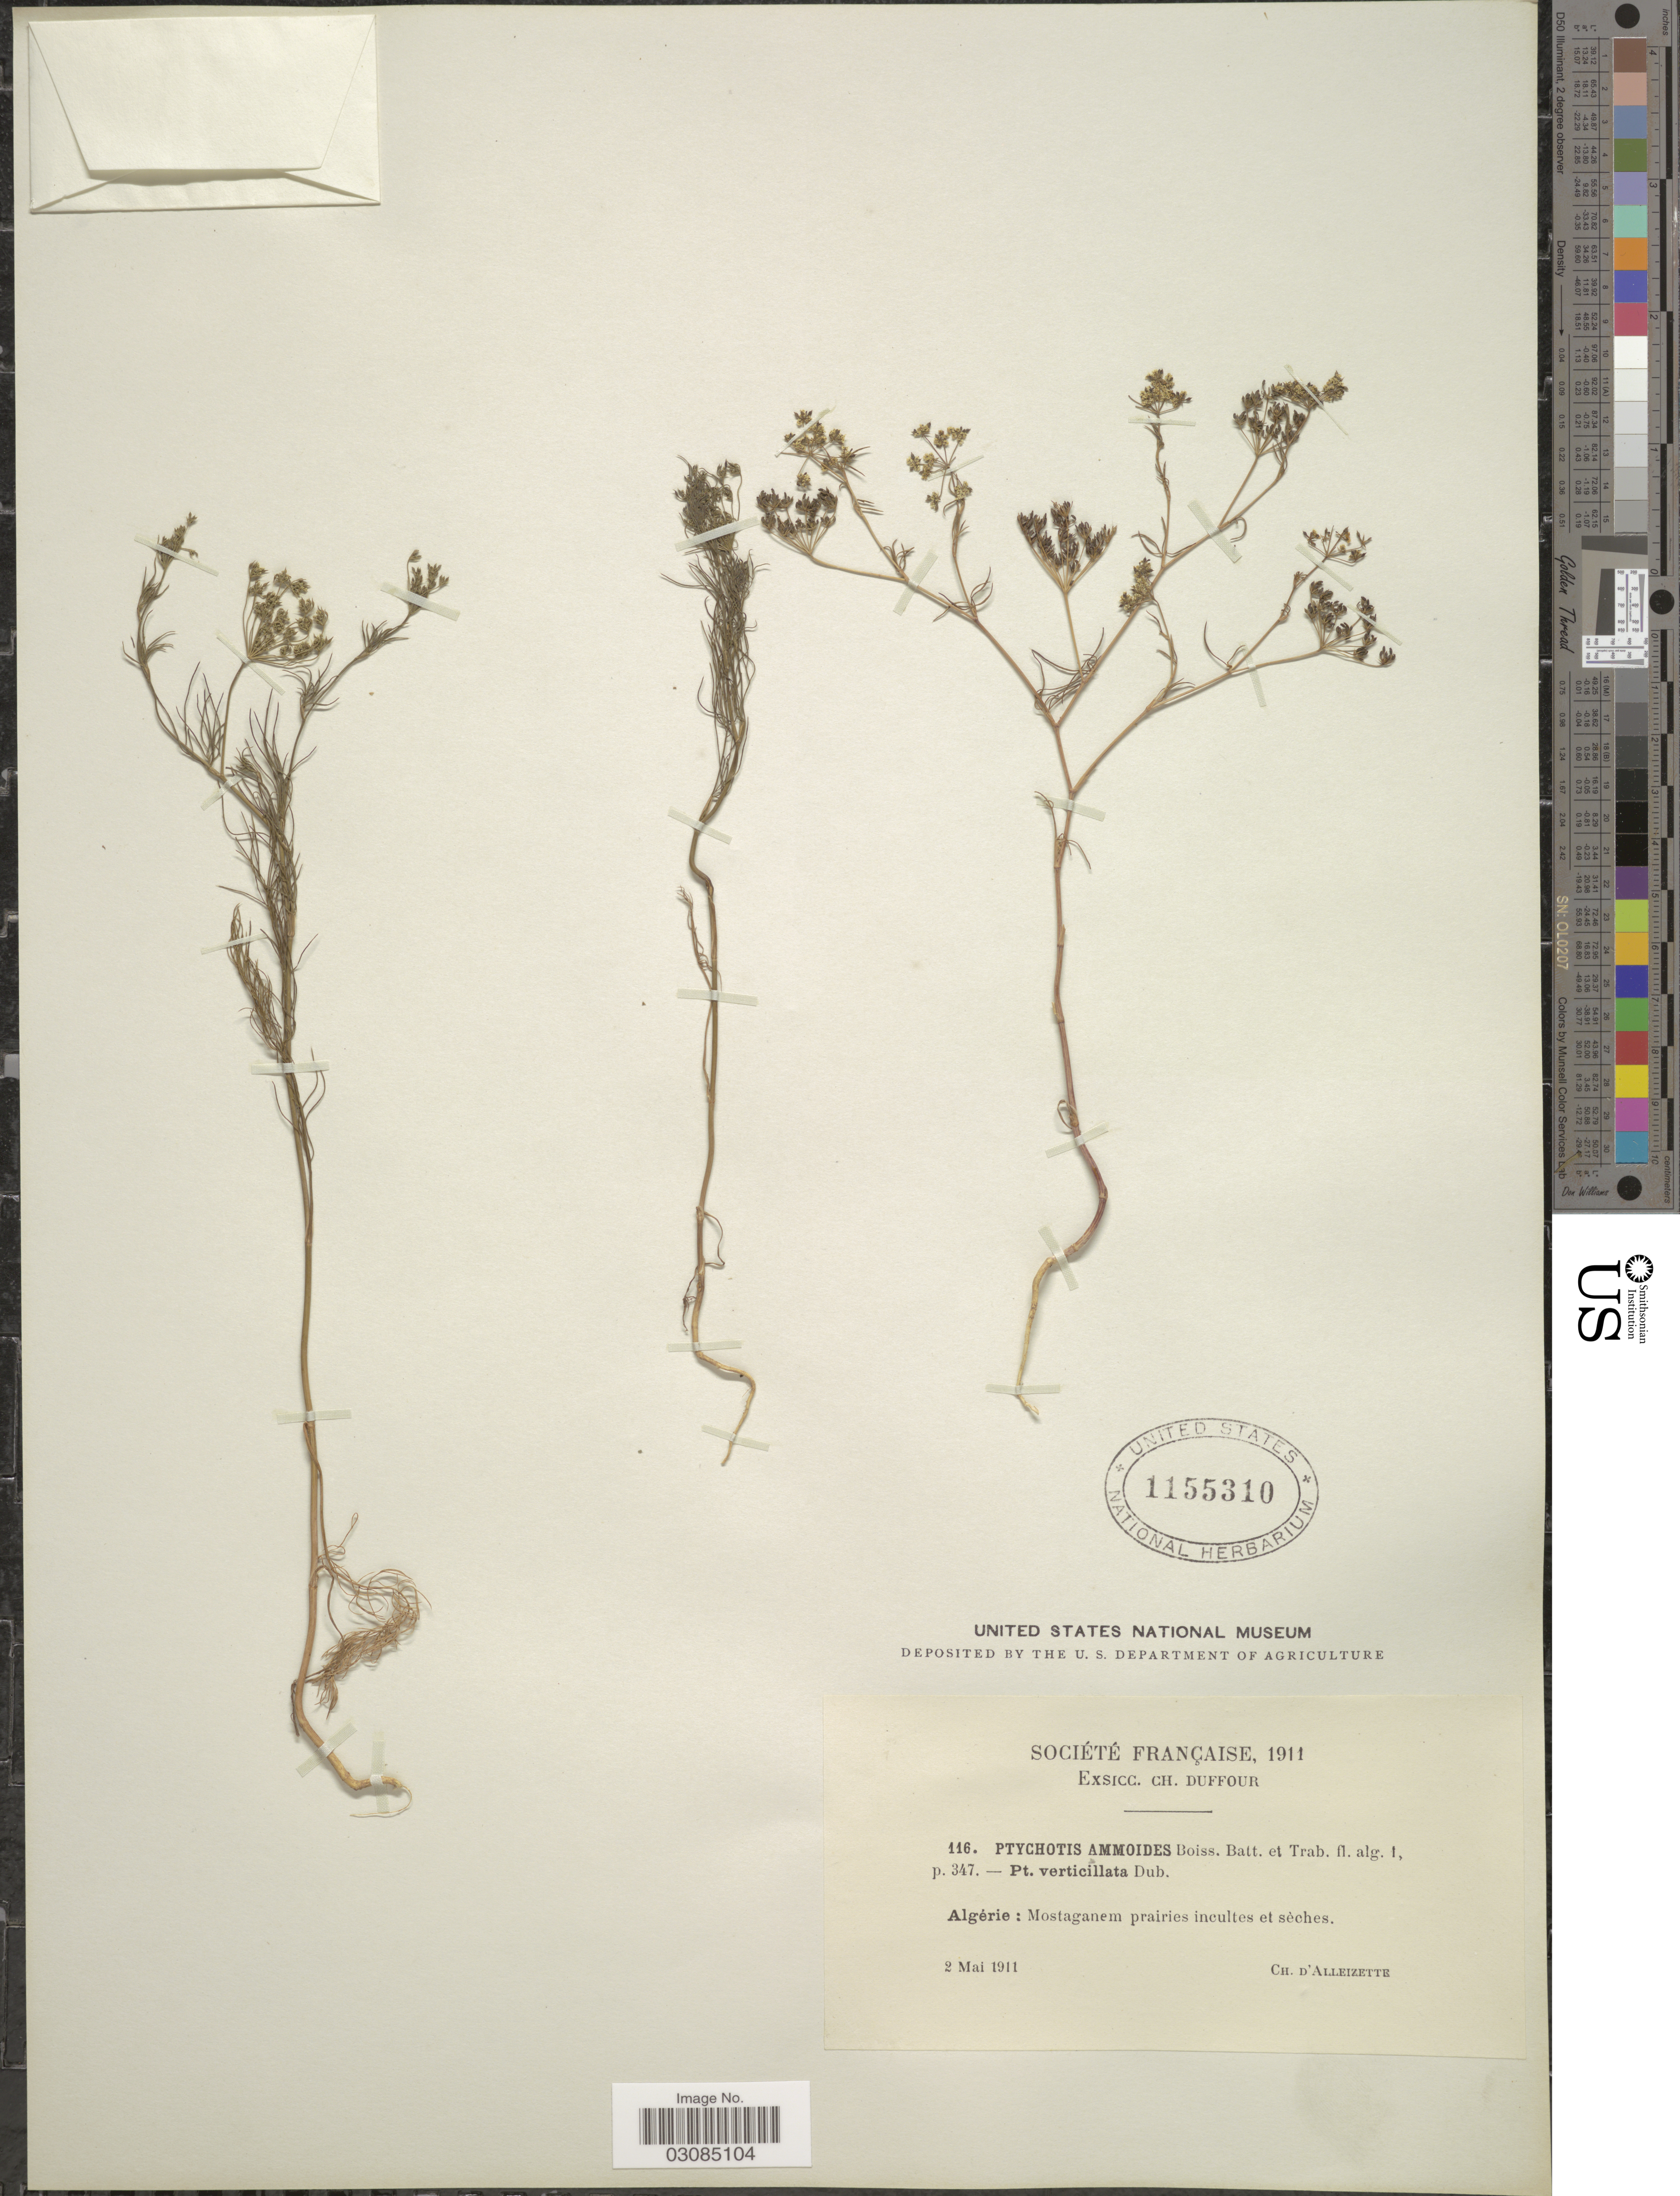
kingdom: Plantae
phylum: Tracheophyta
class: Magnoliopsida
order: Apiales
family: Apiaceae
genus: Ptychotis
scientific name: Ptychotis ammoides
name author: (L.) W.D.J. Koch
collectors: D'alleizette, CH.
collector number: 116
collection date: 1911-05-02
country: Algeria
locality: Mostaganem prairies incultes et sèches.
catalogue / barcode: US 1155310